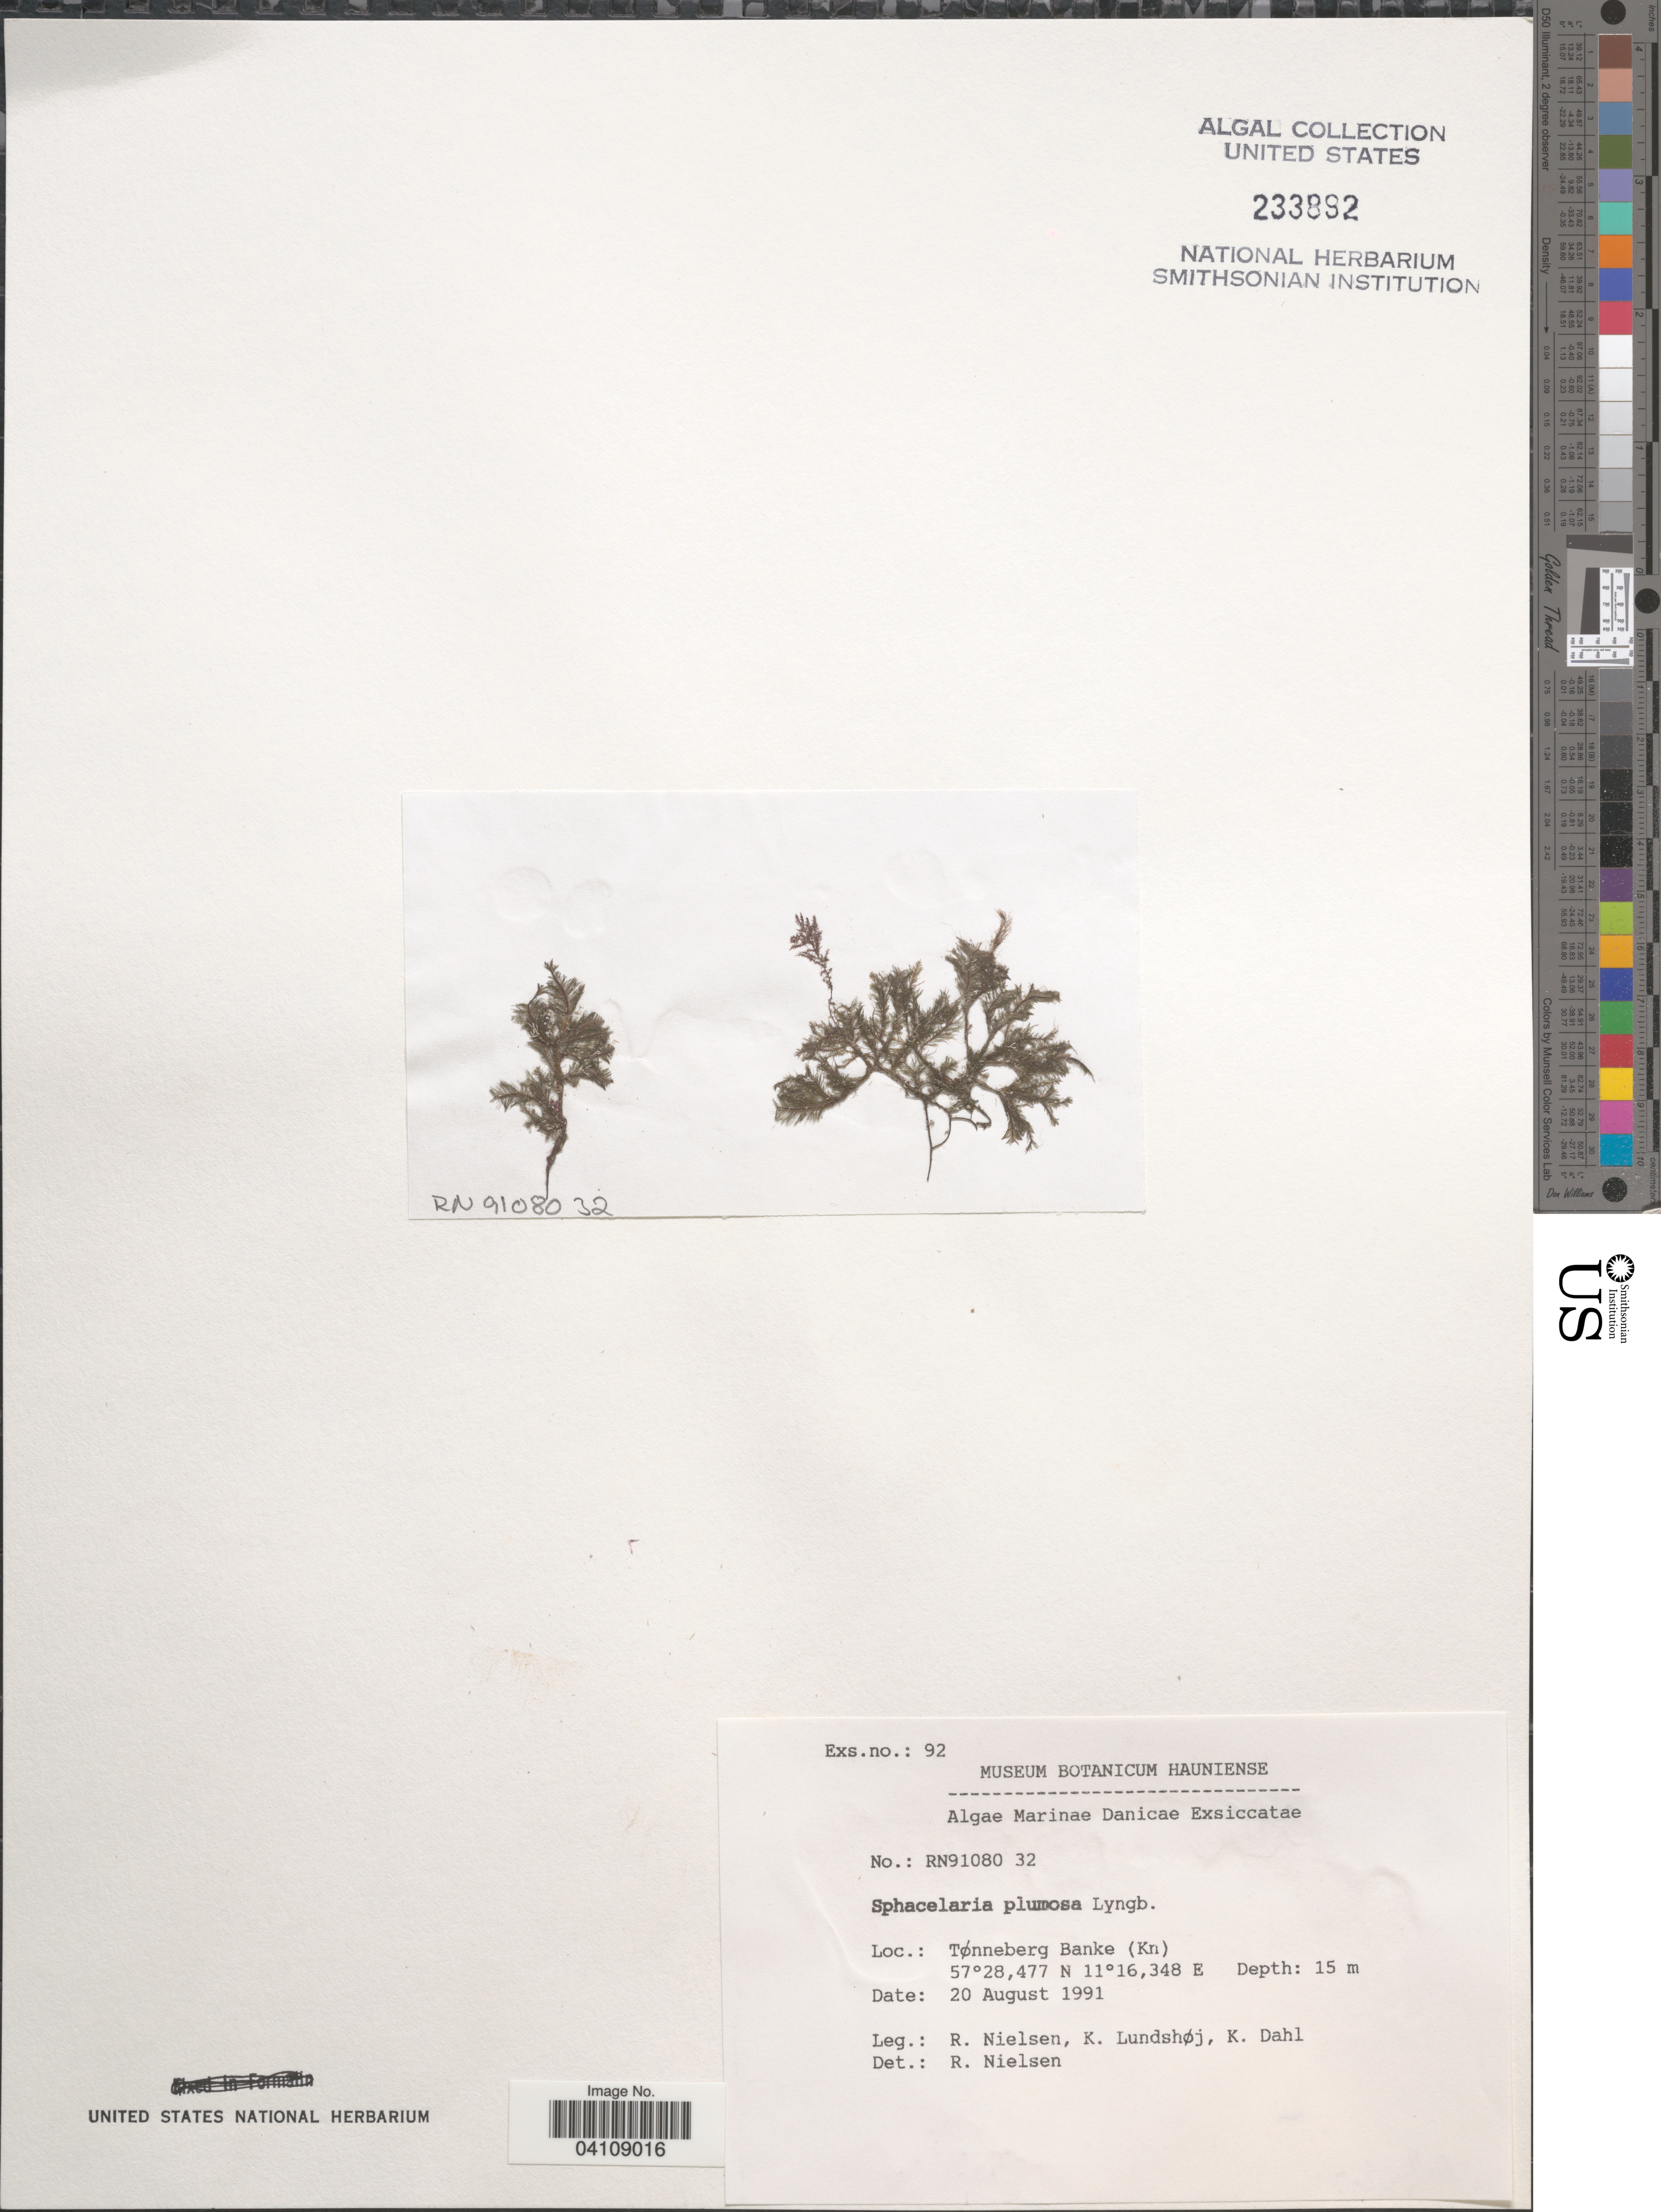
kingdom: Chromista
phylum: Ochrophyta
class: Phaeophyceae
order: Sphacelariales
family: Sphacelariaceae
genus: Chaetopteris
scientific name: Chaetopteris plumosa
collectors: R. Nielsen, K. Lundshøj & K. Dahl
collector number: RN91080 32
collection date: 1991-08-20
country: Denmark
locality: Danicae. Tønneberg Banke (Kn).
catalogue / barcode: US 233892